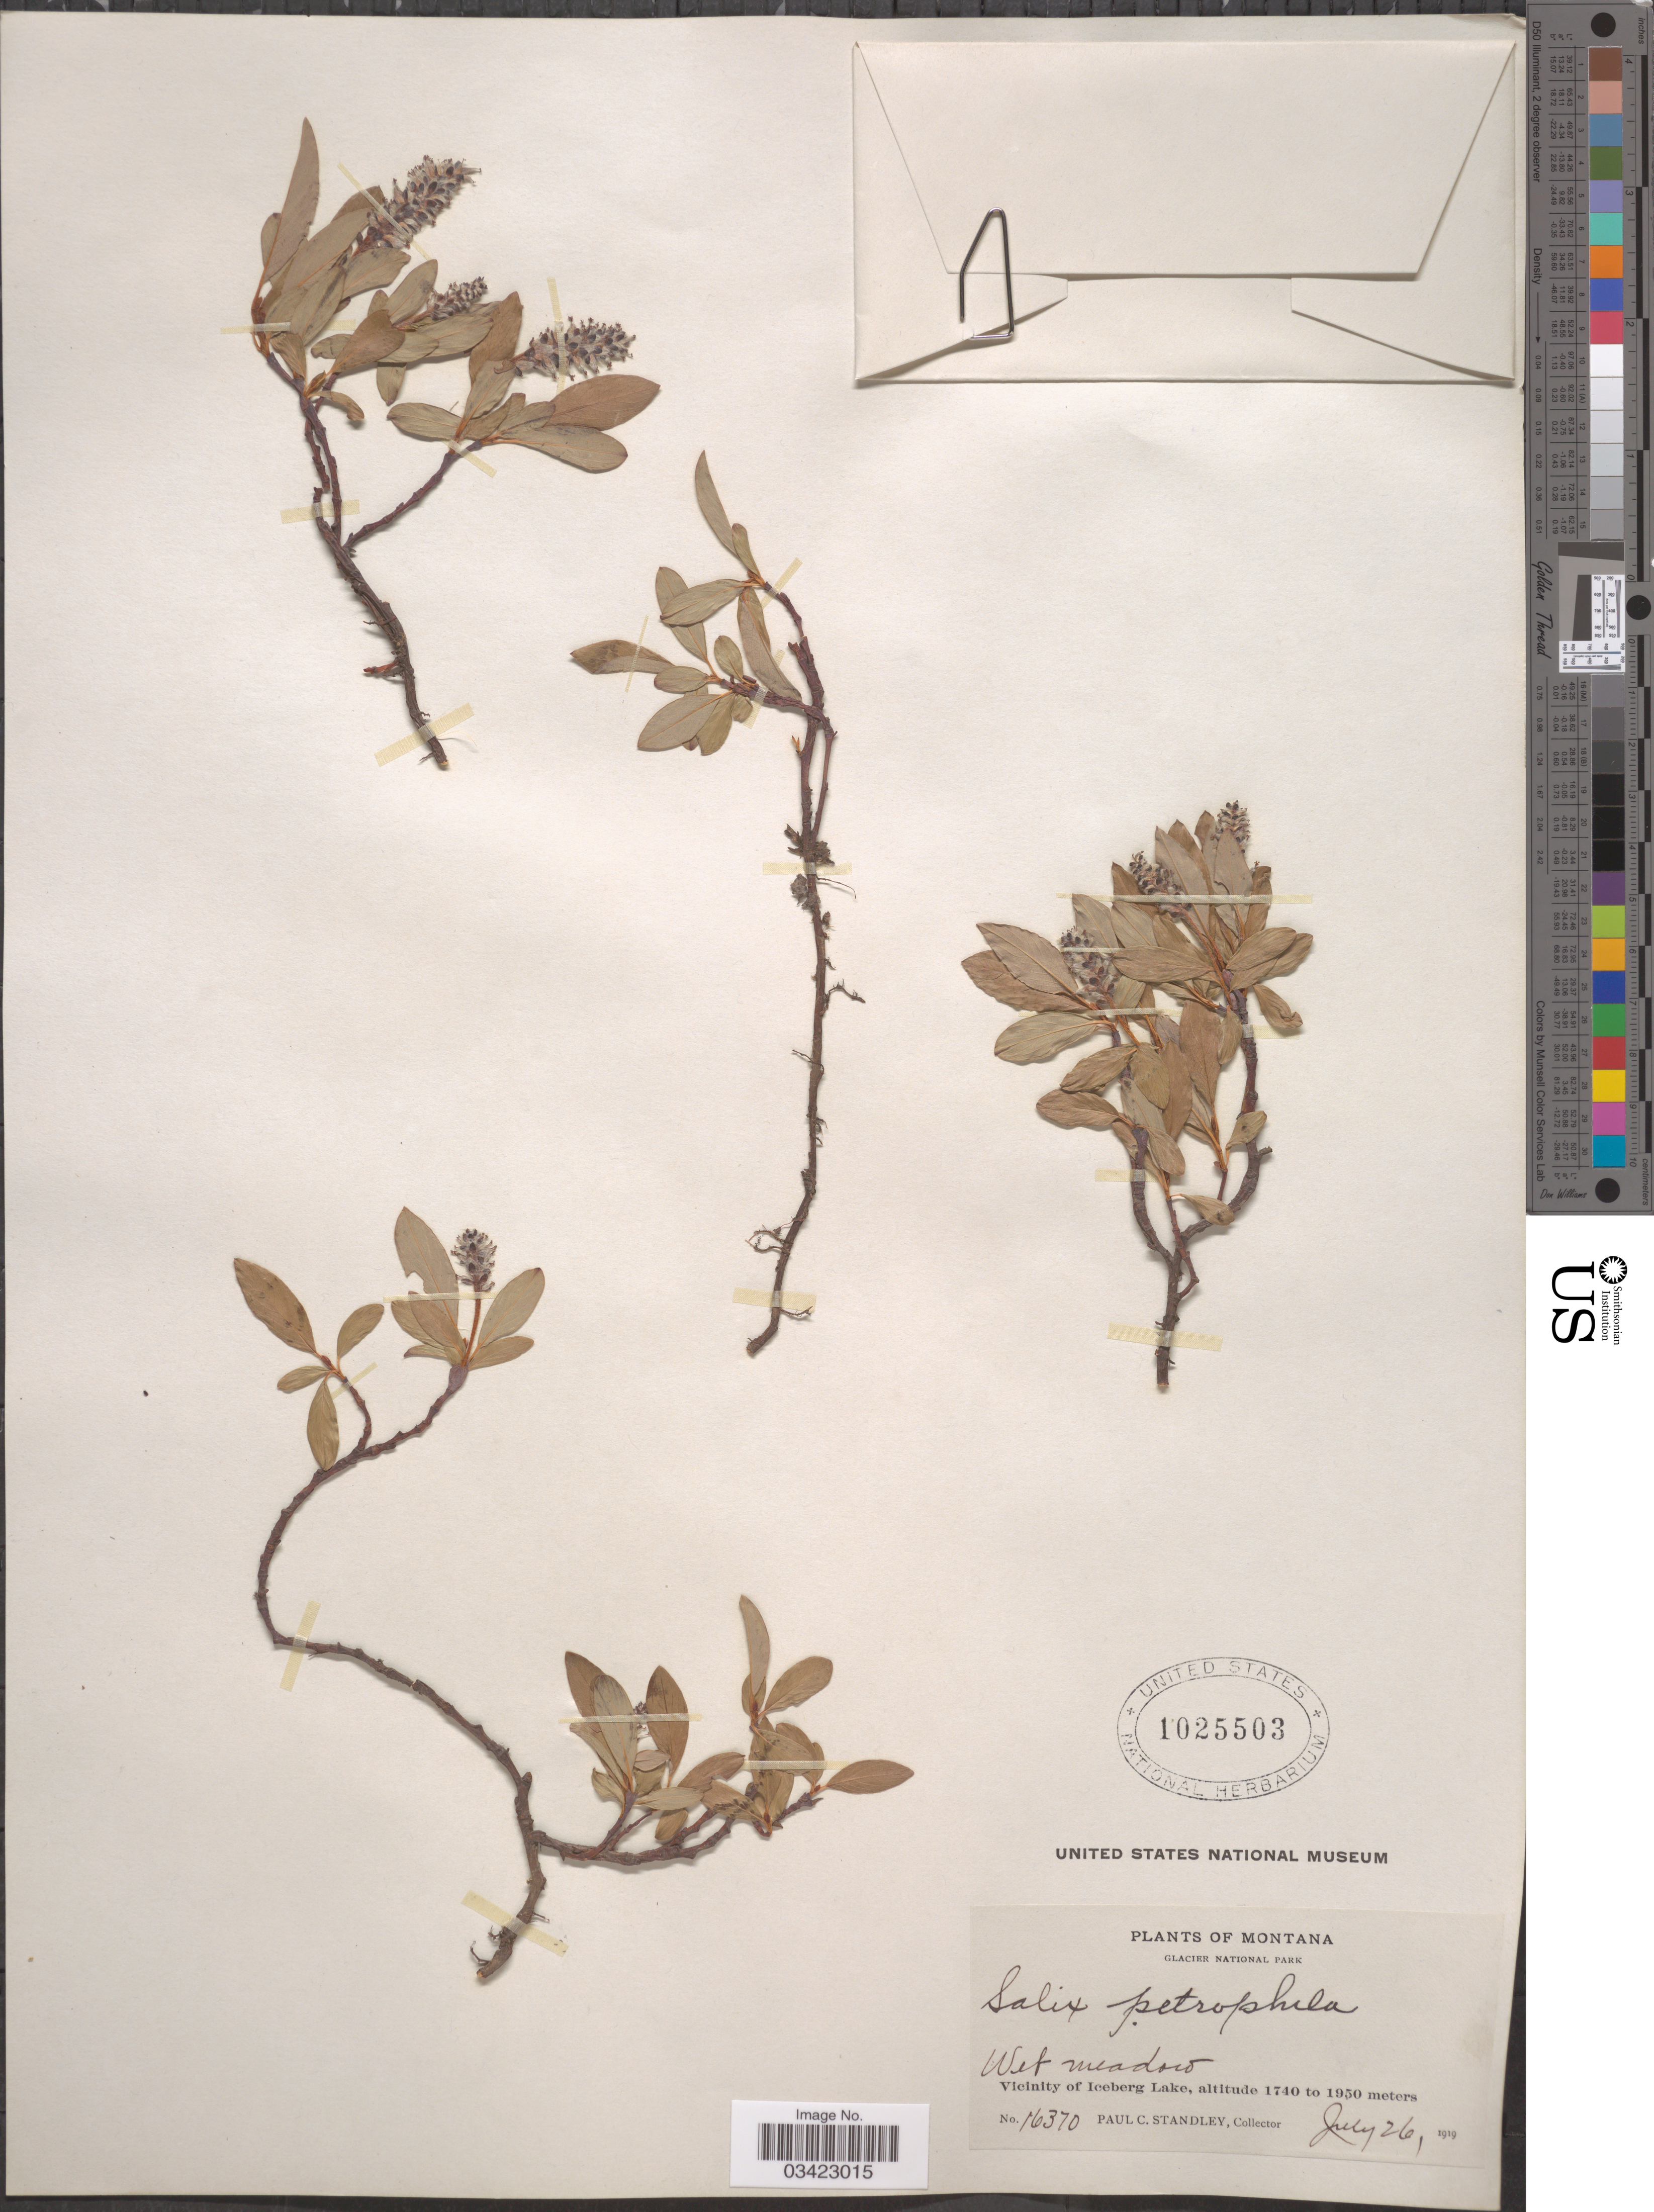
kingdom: Plantae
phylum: Tracheophyta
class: Magnoliopsida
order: Malpighiales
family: Salicaceae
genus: Salix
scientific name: Salix anglorum var. antiplasta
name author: C.K. Schneid.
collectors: P. C. Standley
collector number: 16370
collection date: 1919-07-26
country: United States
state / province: Montana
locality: Glacier National Park. Vicinity of Iceberg Lake.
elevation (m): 1740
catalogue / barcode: US 1025503